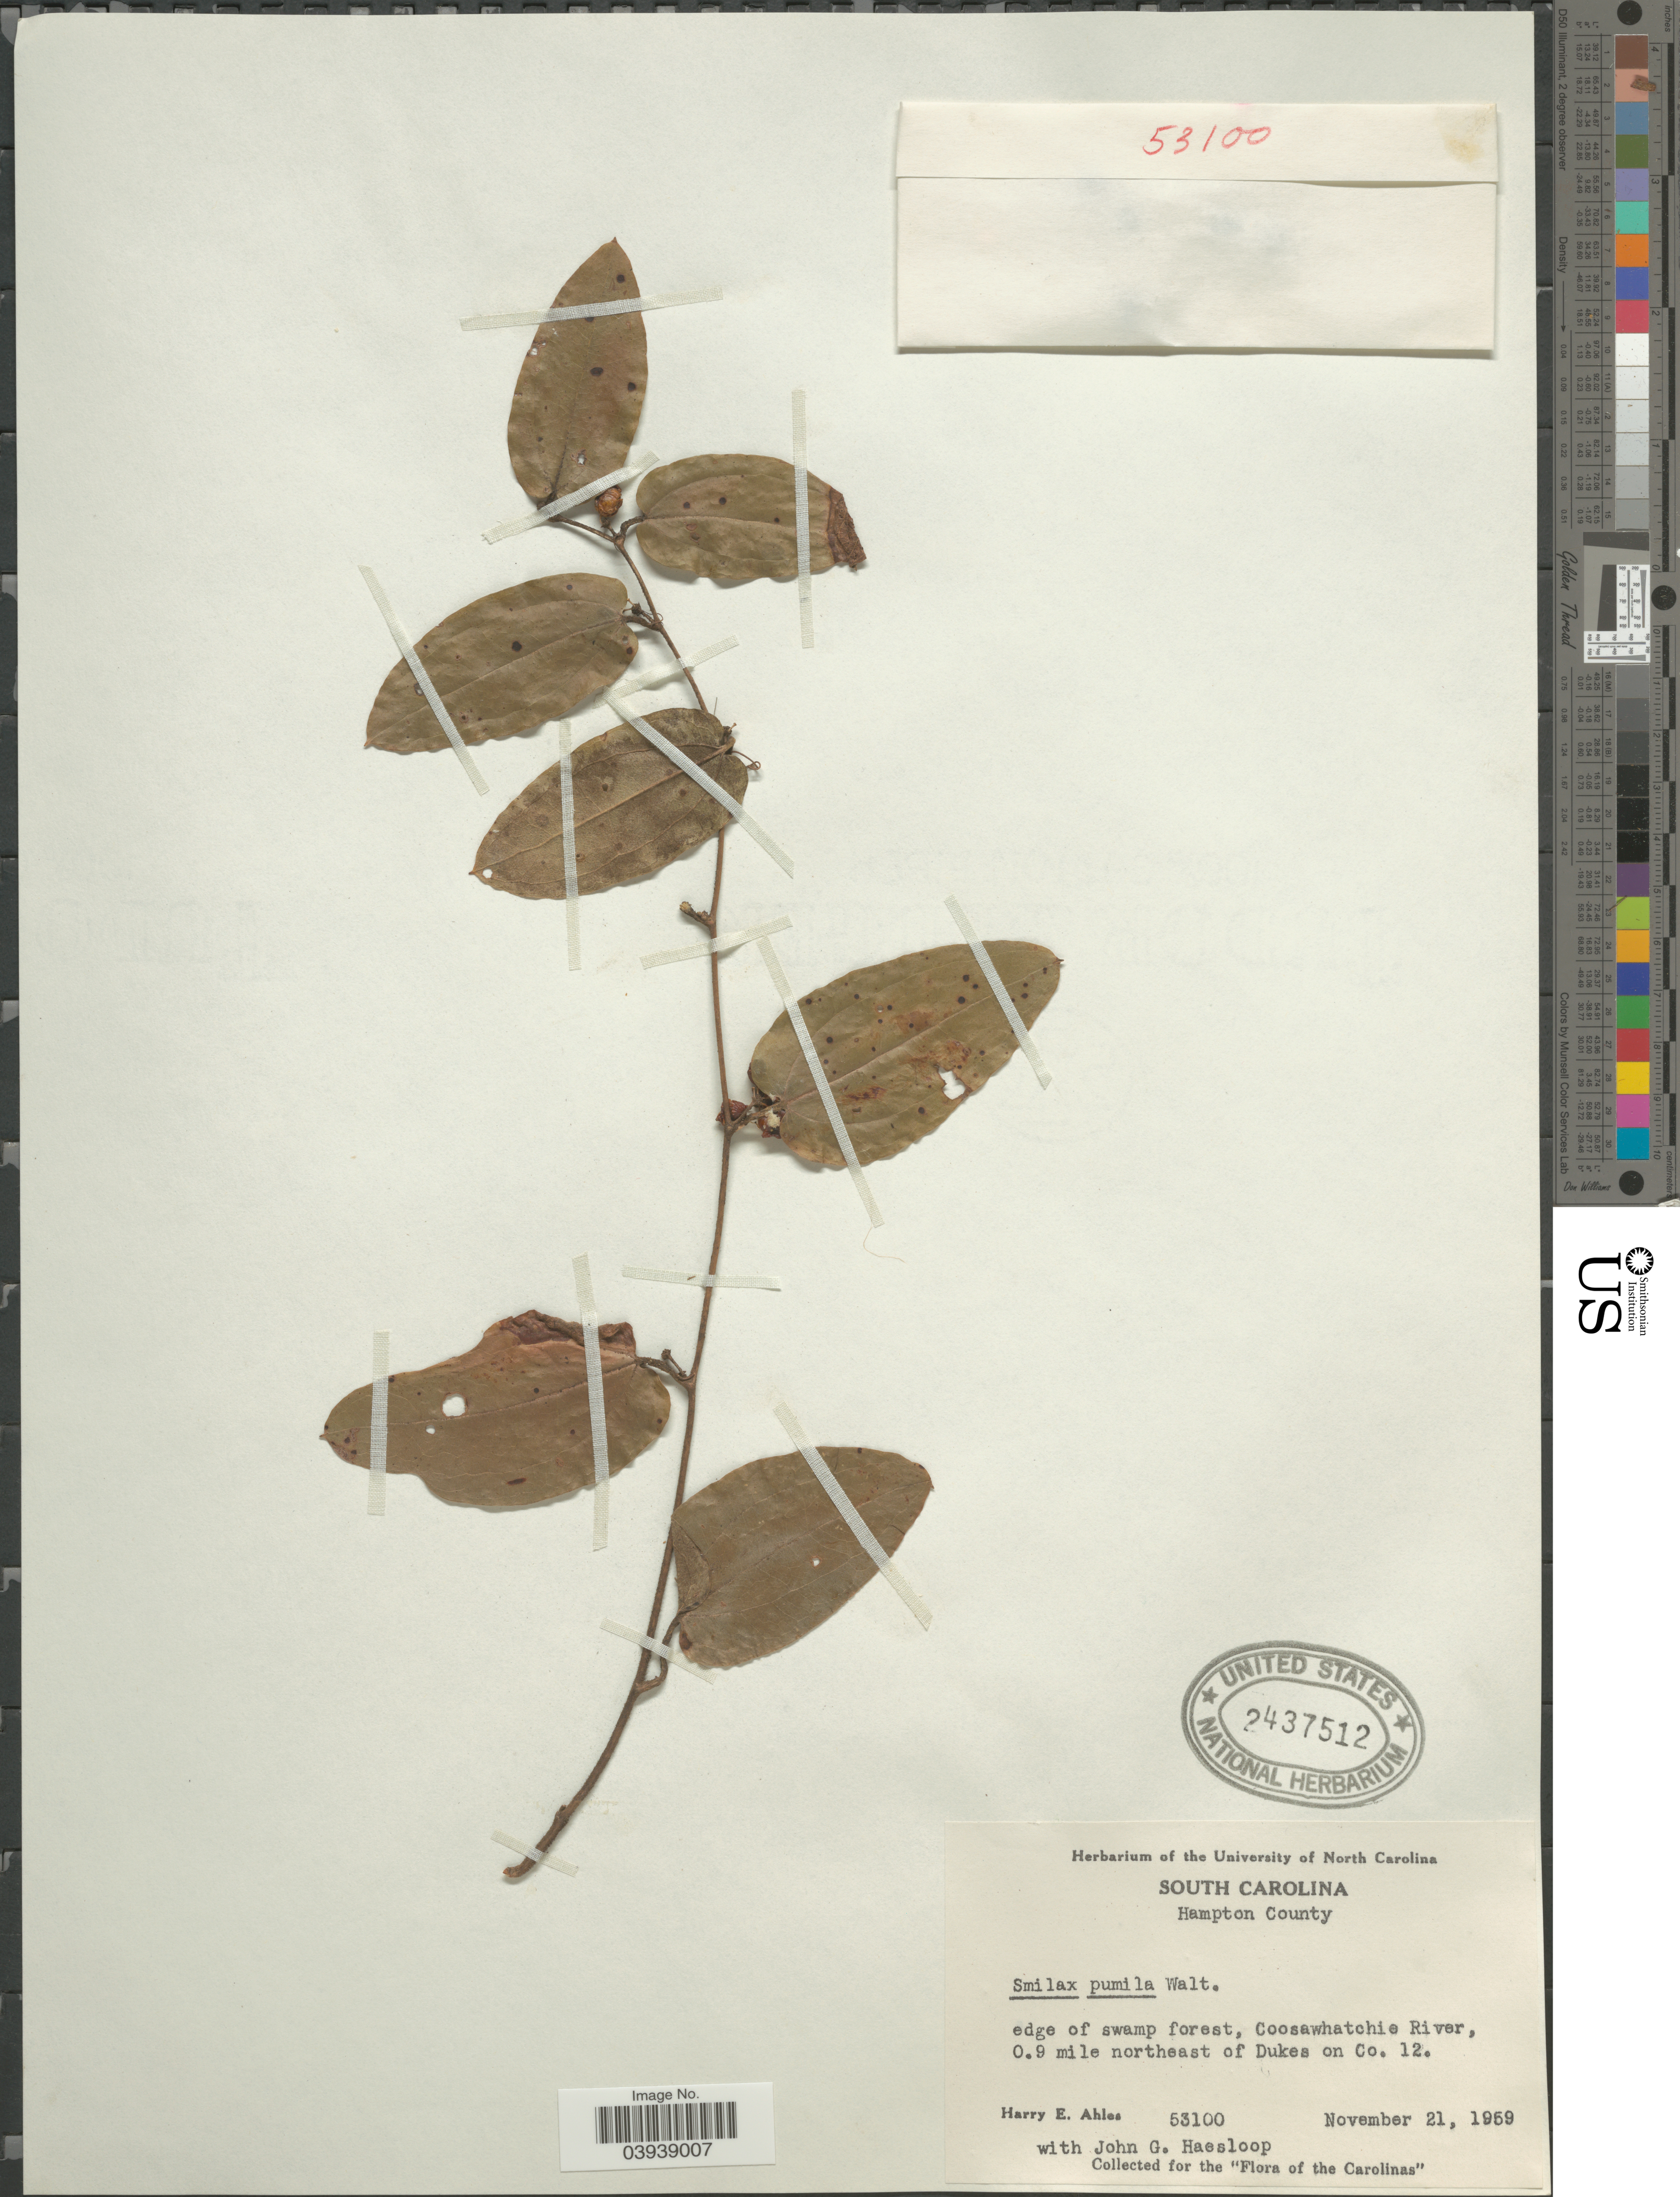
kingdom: Plantae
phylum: Tracheophyta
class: Liliopsida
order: Liliales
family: Smilacaceae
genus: Smilax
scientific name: Smilax pumila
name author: Walter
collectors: J. Haesloop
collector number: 53100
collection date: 1959-11-21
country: United States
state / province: South Carolina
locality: Hampton County. Edge of swamp forest, Coosawhatchie River, 0.9 mile northeast of Dukes on Co. 12.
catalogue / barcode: US 2437512